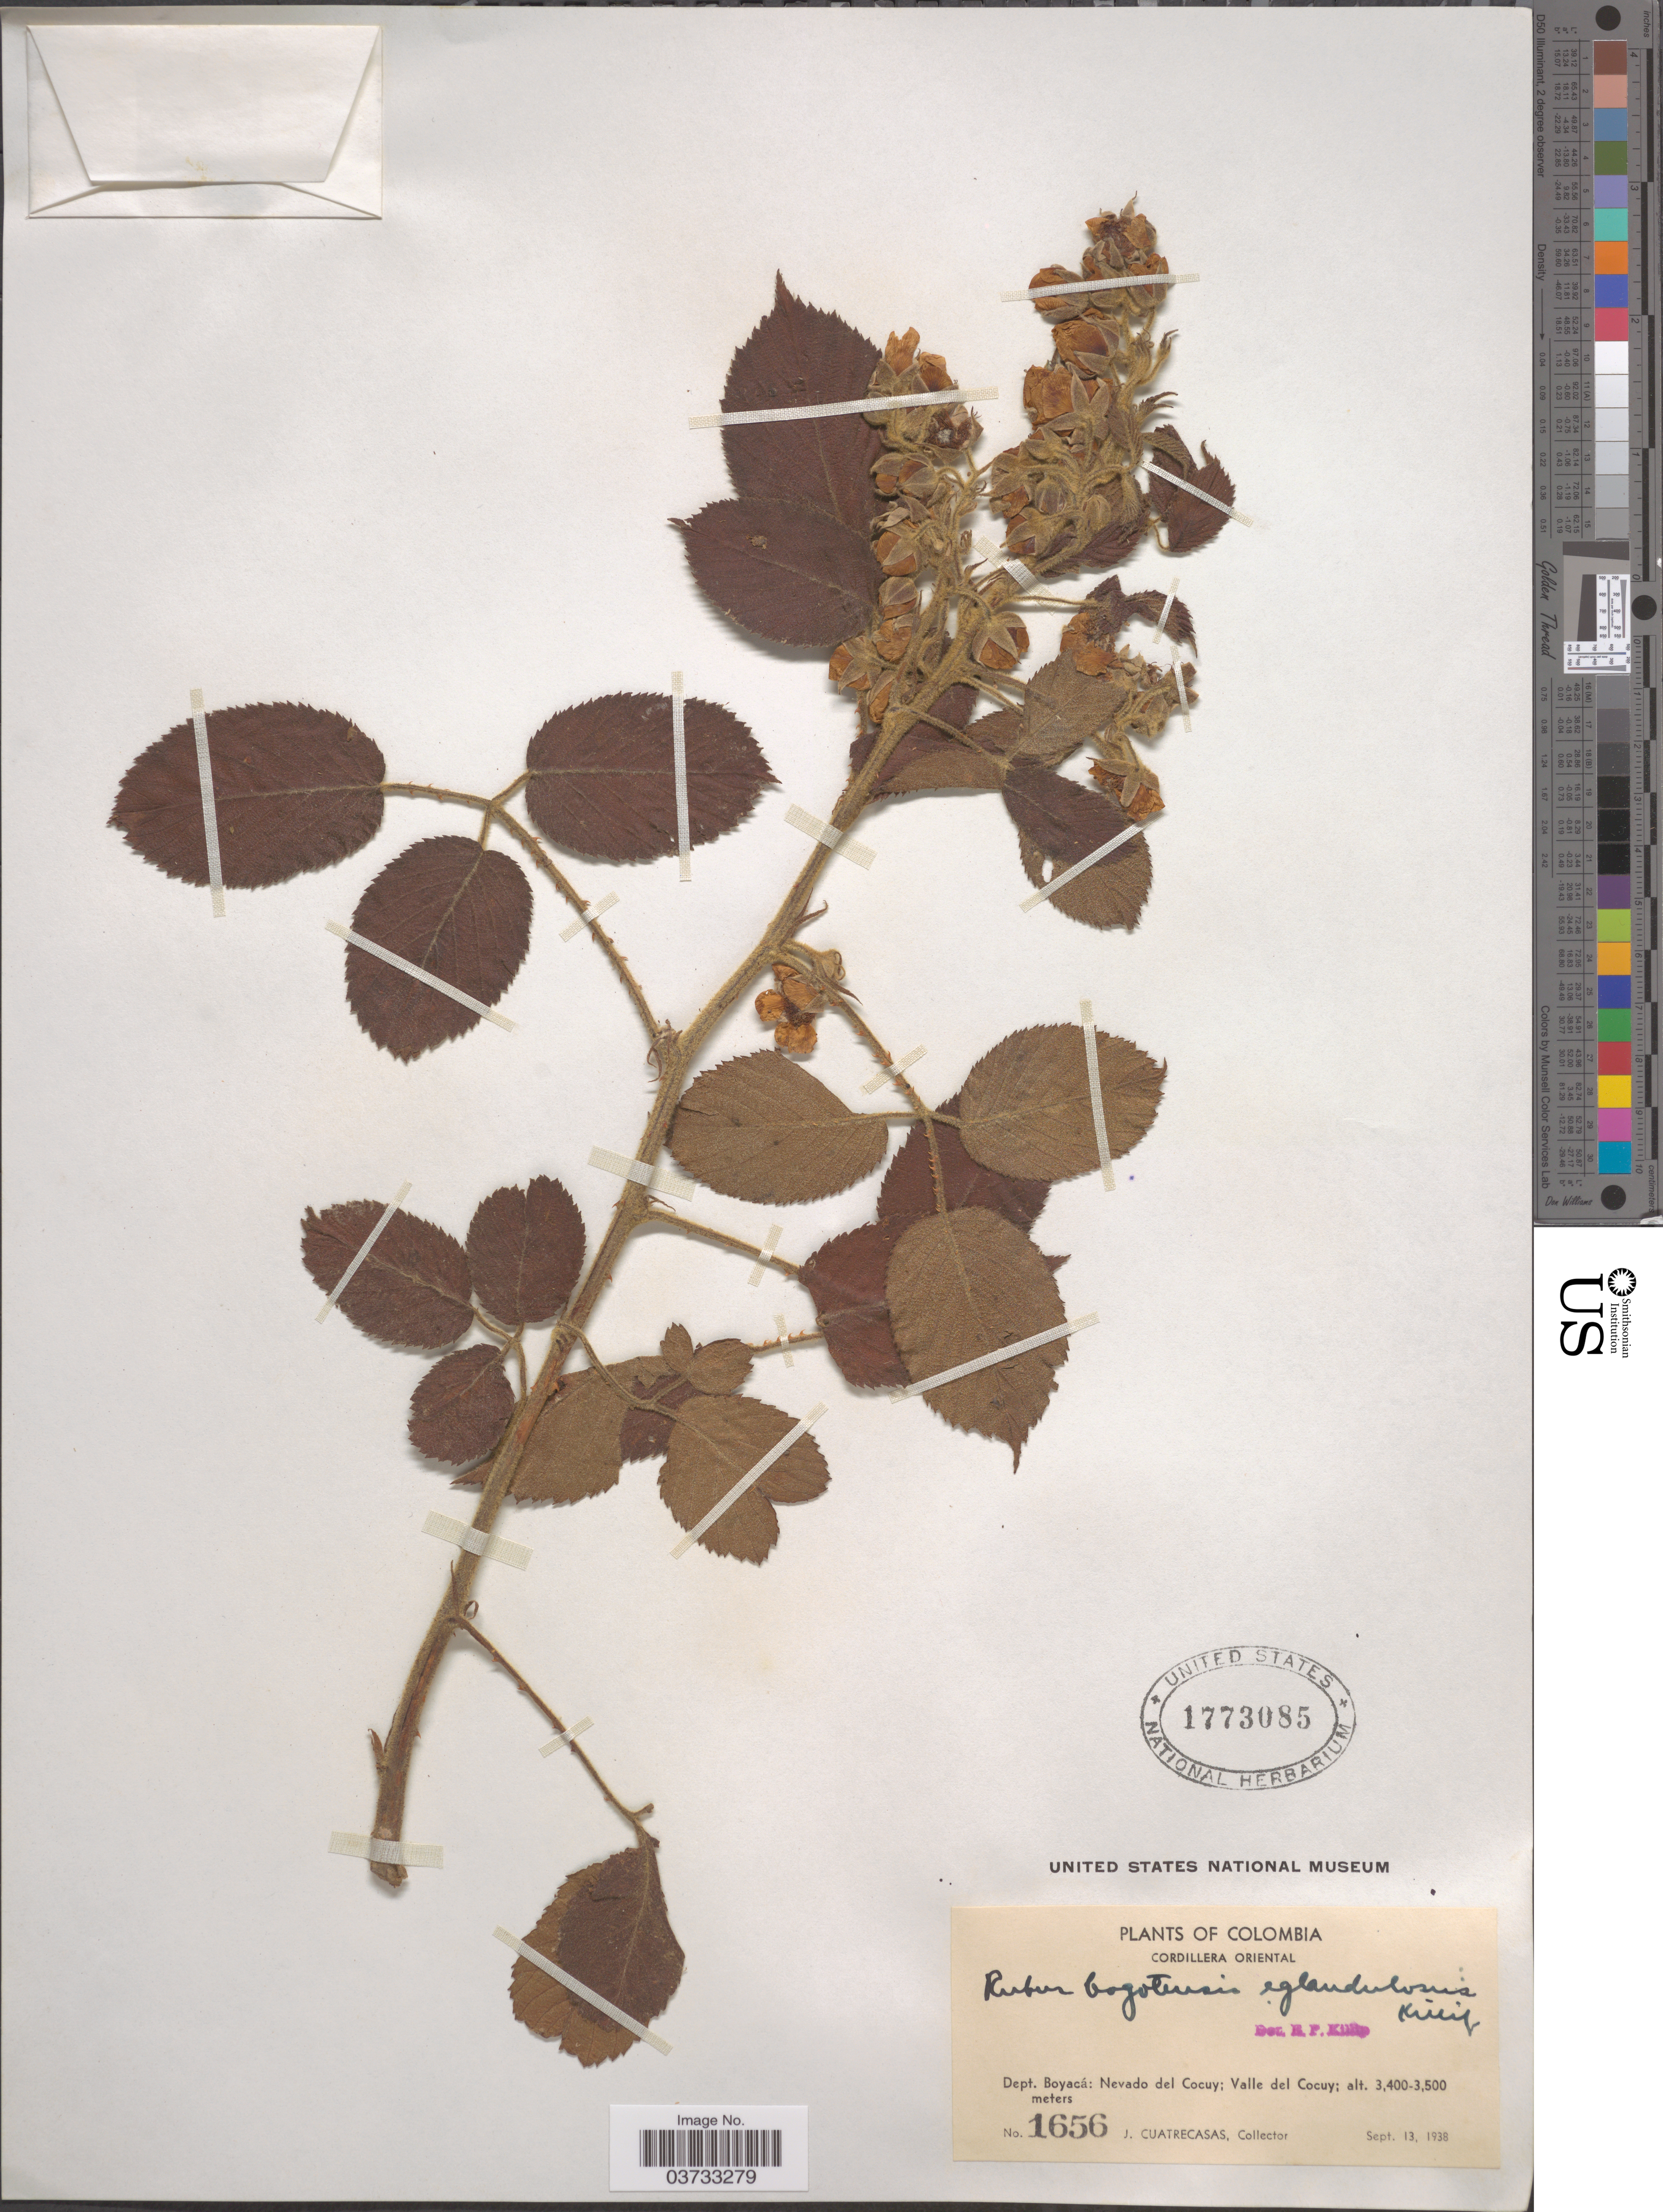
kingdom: Plantae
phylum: Tracheophyta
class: Magnoliopsida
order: Rosales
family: Rosaceae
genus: Rubus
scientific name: Rubus bogotensis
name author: Kunth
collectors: J. Cuatrecasas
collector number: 1656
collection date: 1938-09-13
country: Colombia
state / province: Boyacá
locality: Cordillera Oriental. Dept. Boyacá: Nevado del Cocuy; Valle del Cocuy.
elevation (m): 3400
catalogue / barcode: US 1773085